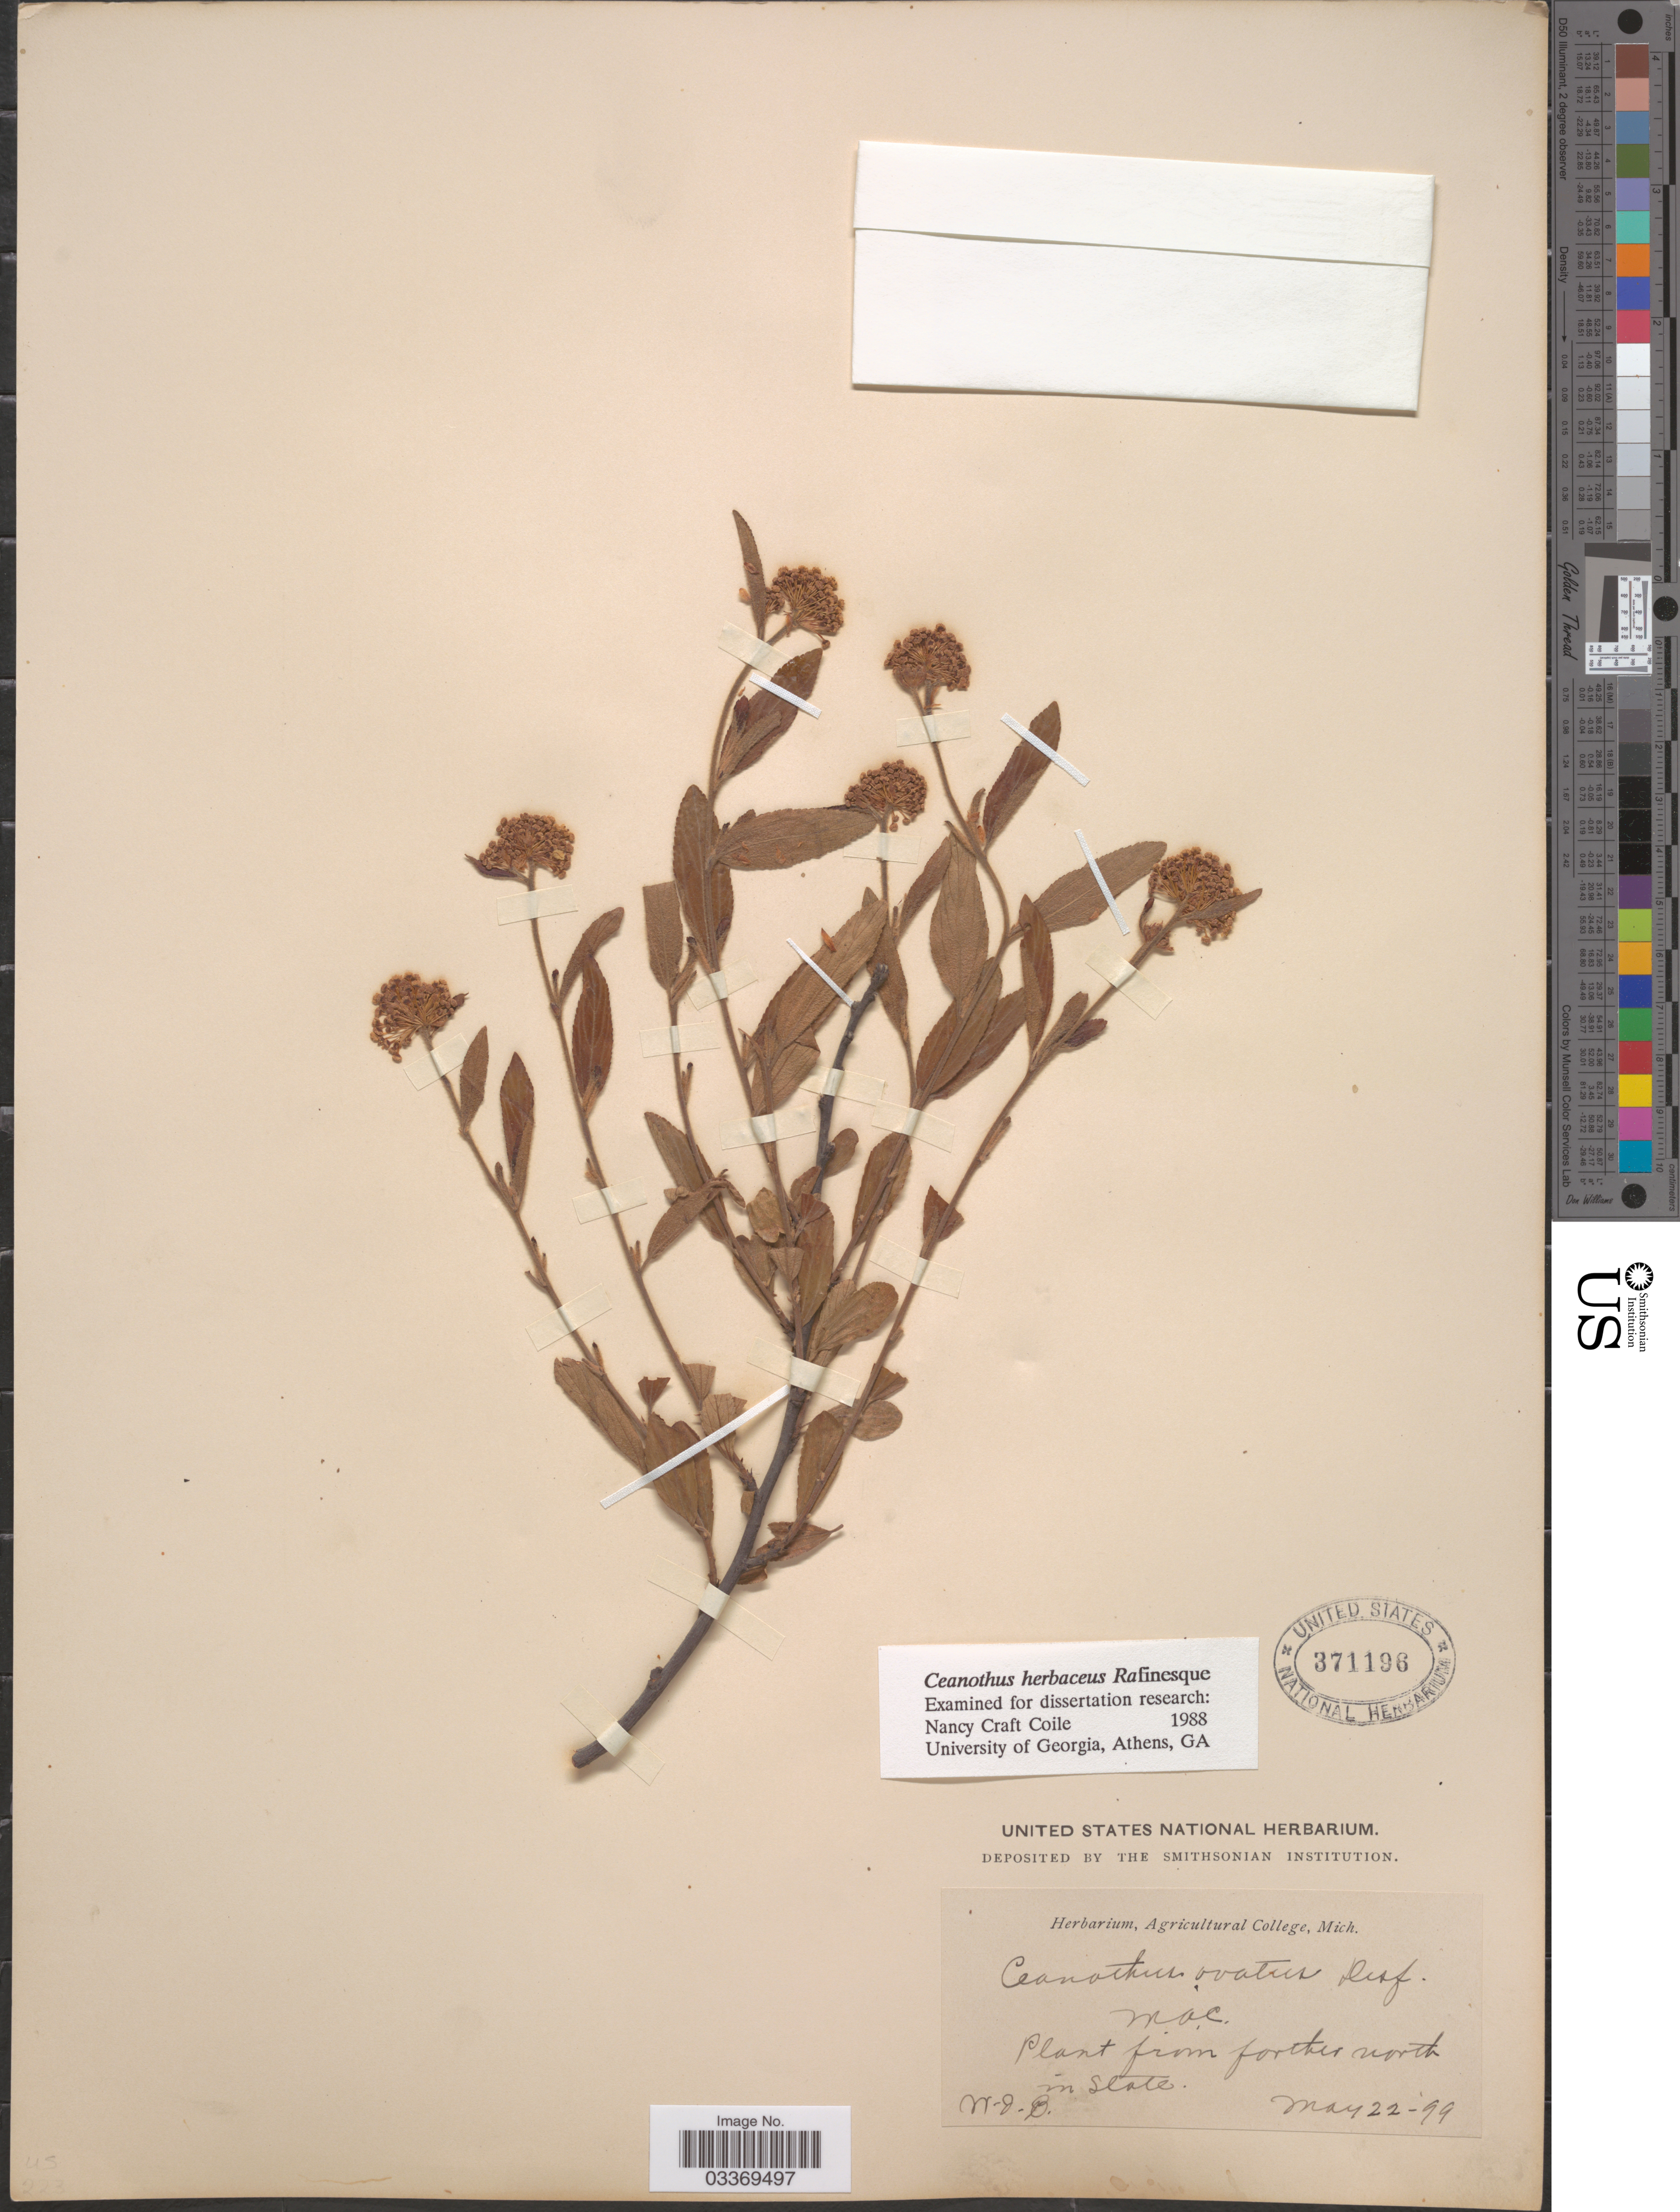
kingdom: Plantae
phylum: Tracheophyta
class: Magnoliopsida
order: Rosales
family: Rhamnaceae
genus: Ceanothus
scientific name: Ceanothus ovatus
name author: Desf.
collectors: W.J.B.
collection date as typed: Transcribed d/m/y: 22/5/99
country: United States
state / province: Michigan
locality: M.A.C.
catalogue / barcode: US 371196